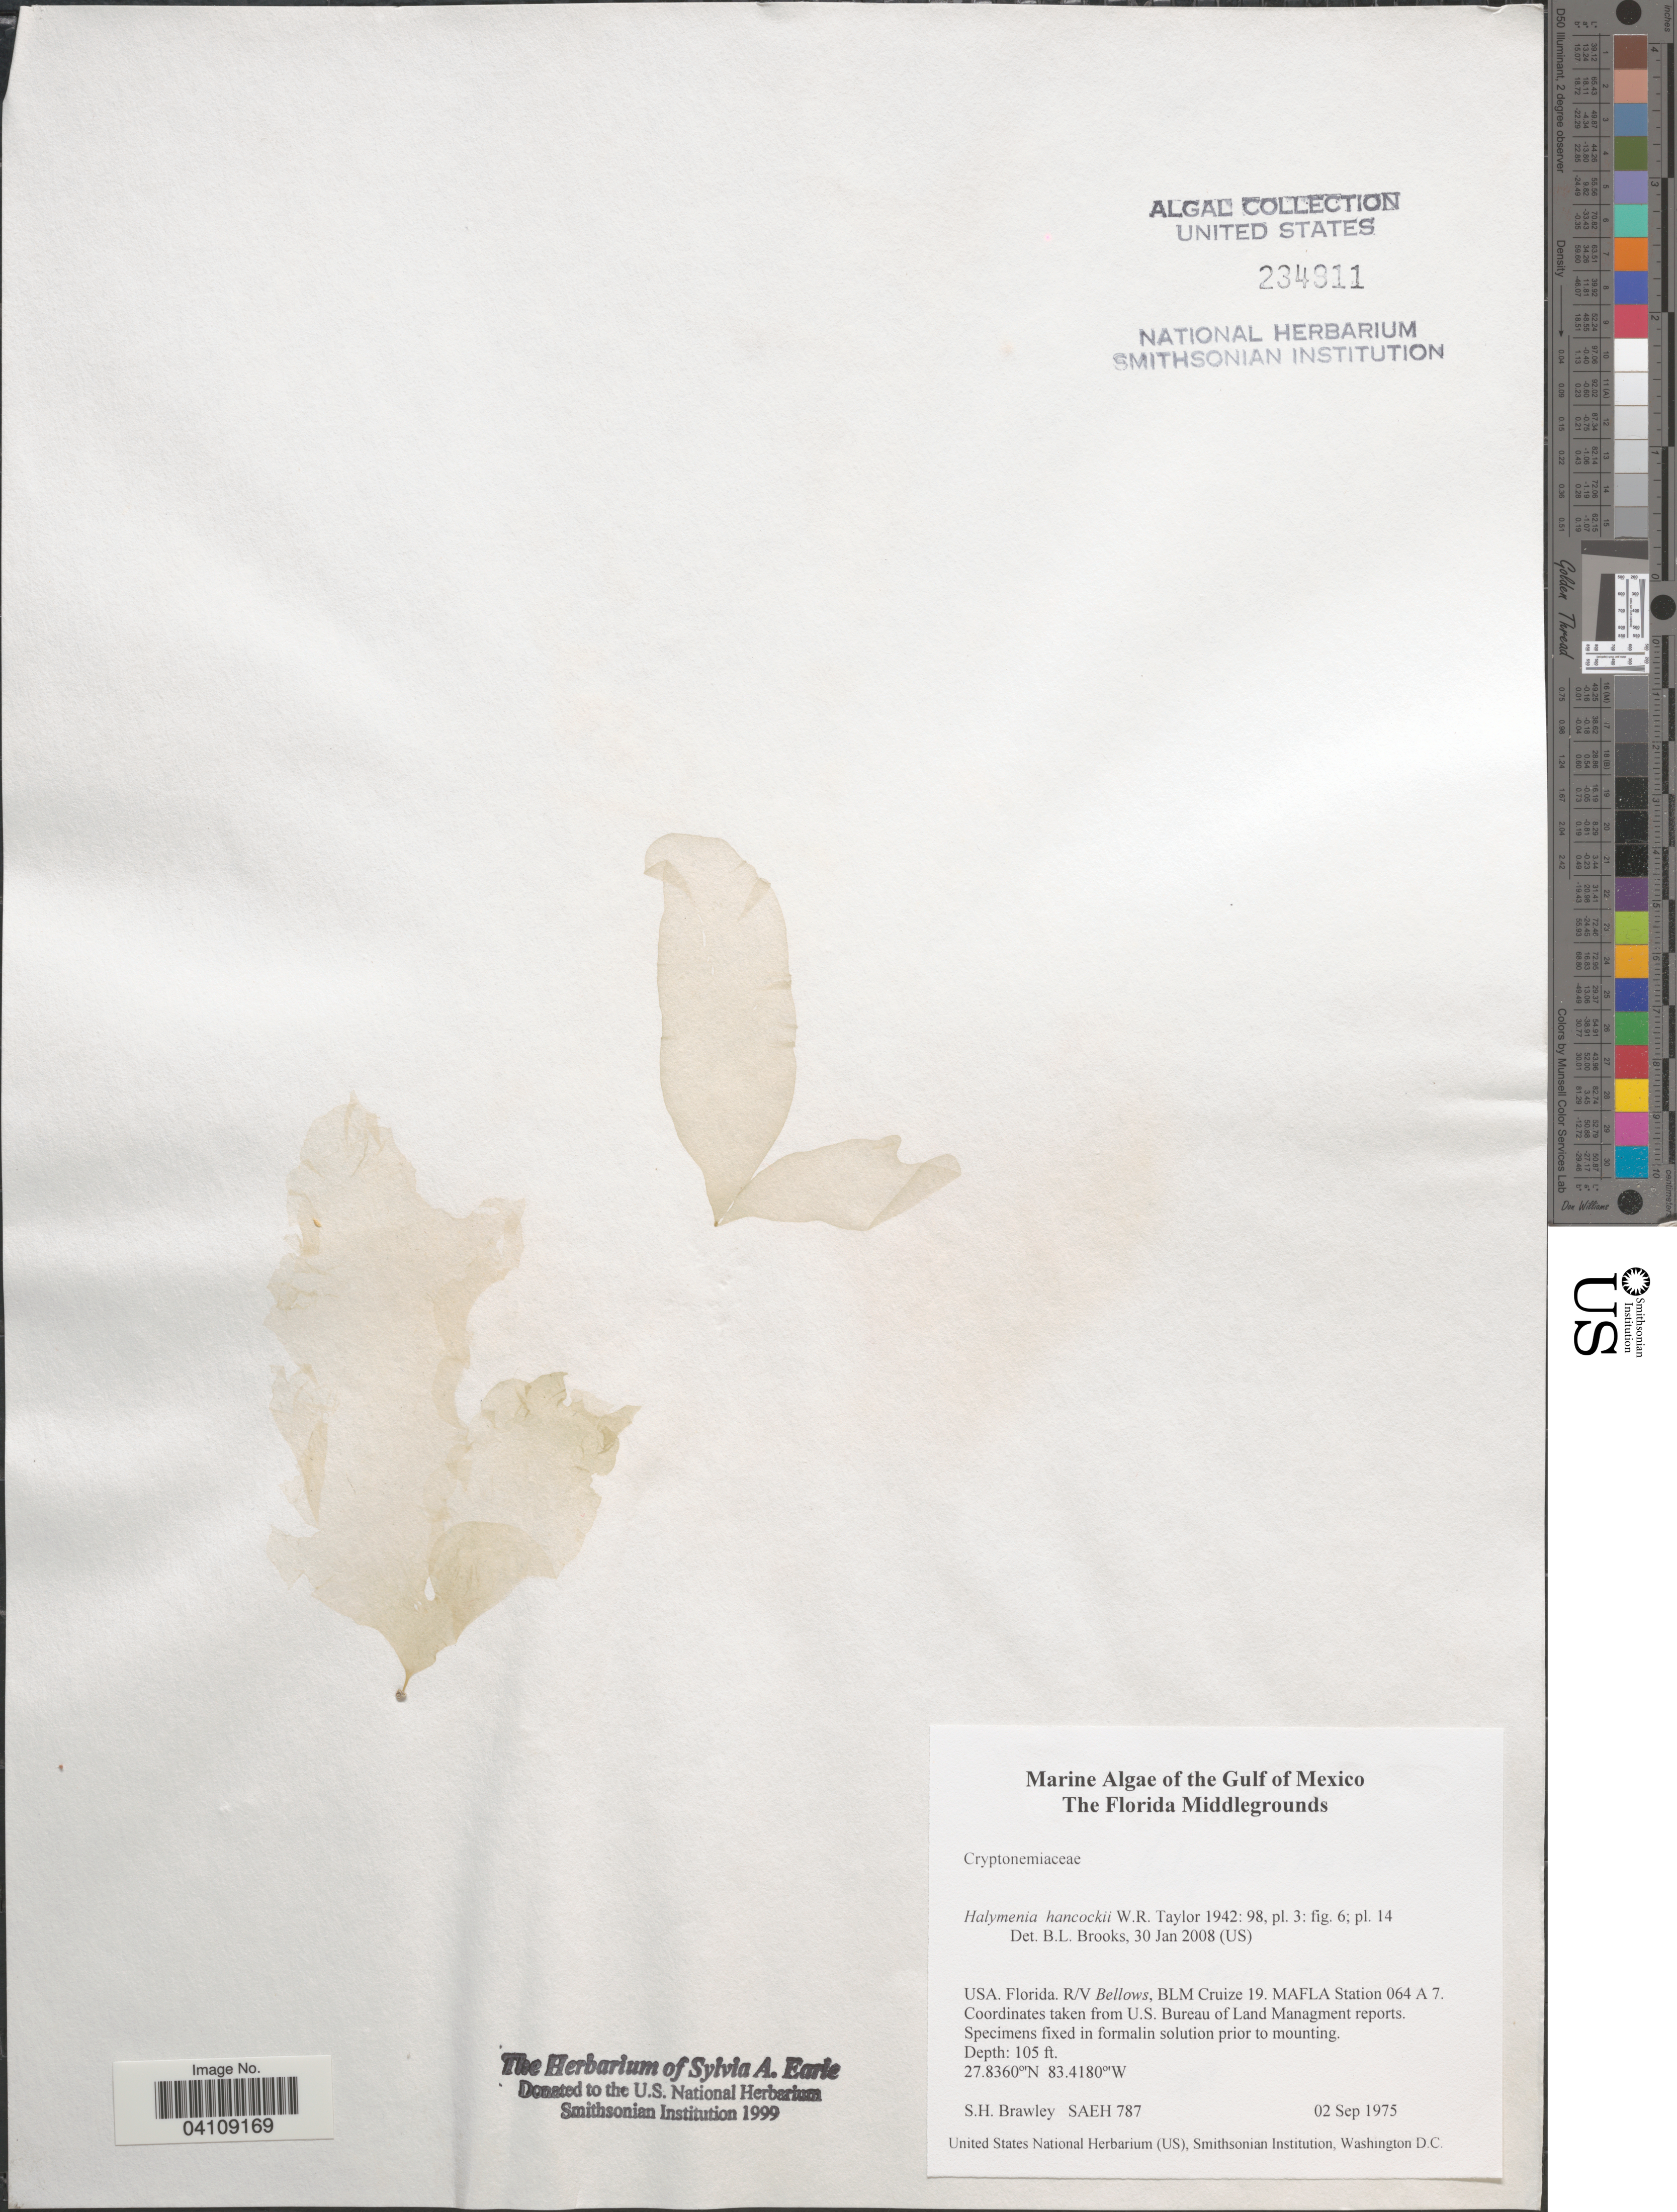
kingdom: Plantae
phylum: Rhodophyta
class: Florideophyceae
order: Halymeniales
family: Halymeniaceae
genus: Halymenia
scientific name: Halymenia hancockii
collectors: S. Brawley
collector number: SAEH 787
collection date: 1975-09-02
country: United States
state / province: Florida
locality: Gulf of Mexico. The Florida Middlegrounds. Florida. R/V Bellows. BLM Cruize 19. MAFLA Station 064 A 7.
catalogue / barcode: US 234911